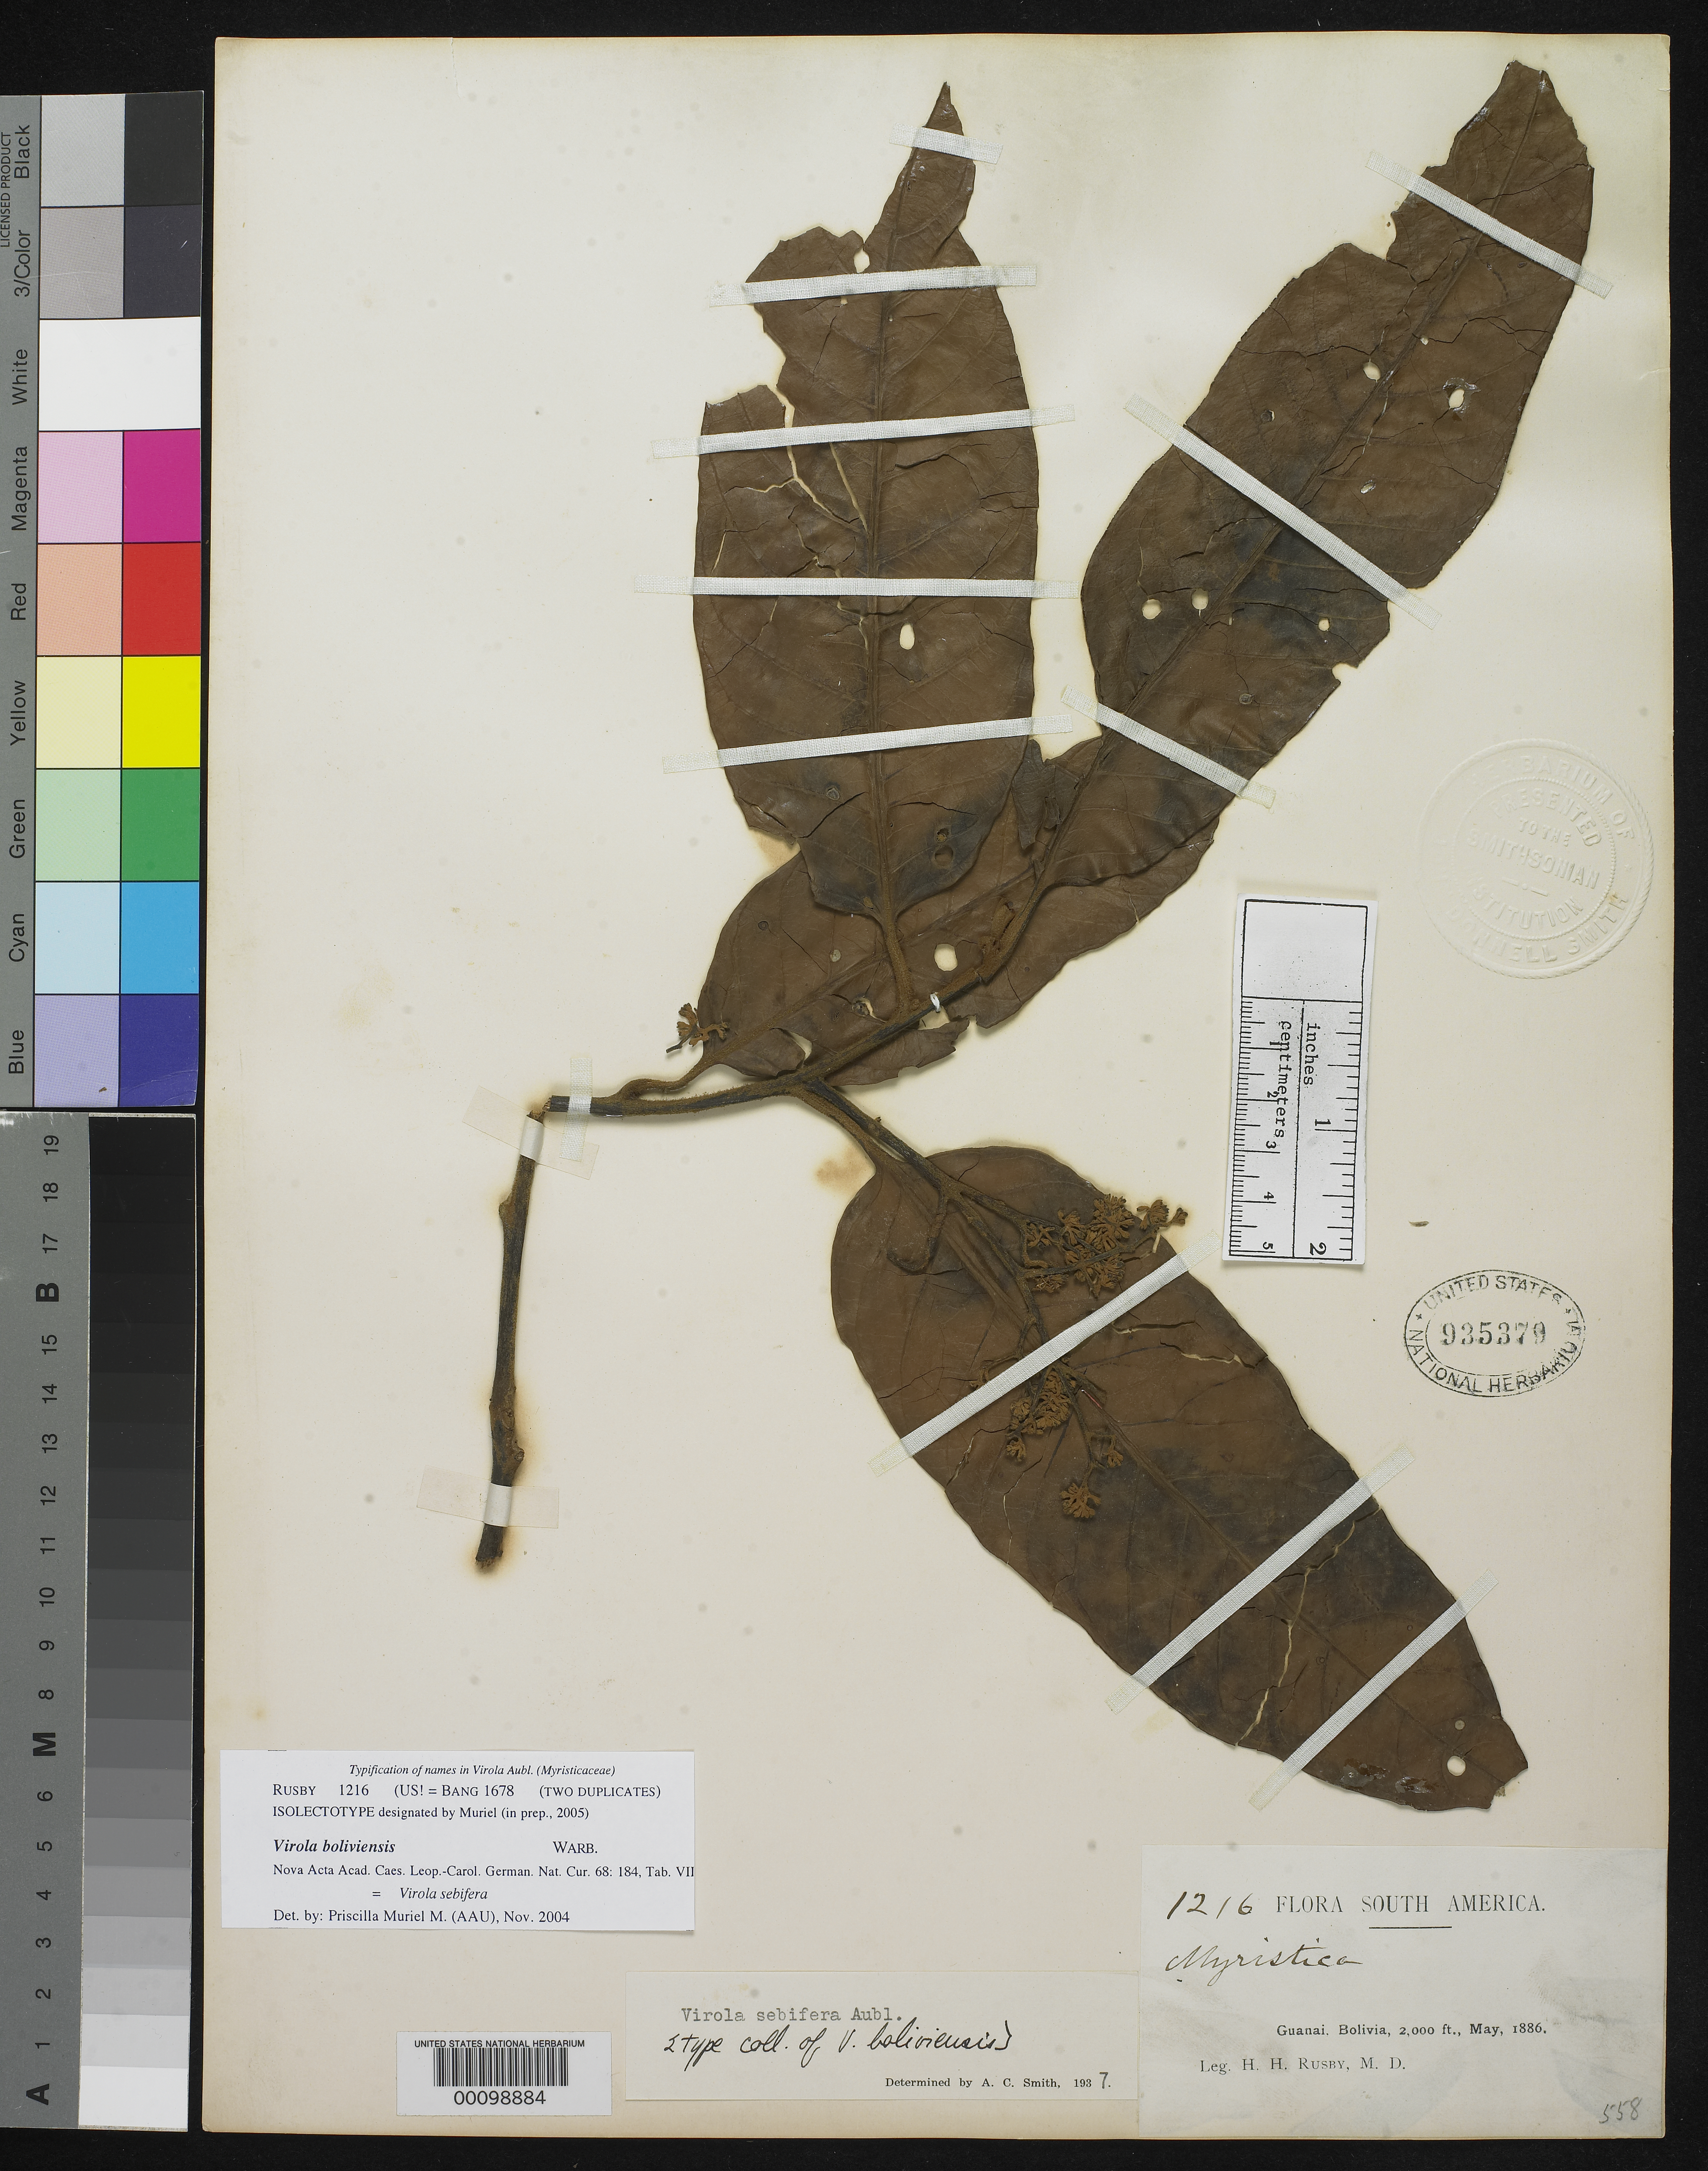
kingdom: Plantae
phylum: Tracheophyta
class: Magnoliopsida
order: Magnoliales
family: Myristicaceae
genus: Virola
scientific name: Virola boliviensis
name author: Warb.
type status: Isosyntype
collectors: H. H. Rusby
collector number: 1216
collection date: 1886-05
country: Bolivia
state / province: La Páz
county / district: Larecaja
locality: Guanay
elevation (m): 610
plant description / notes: Annotated as "isolectotype" by P. Muriel (2004); note also that Muriel annotated (2004) 2 US sheets of Bang 1678 as "isotype".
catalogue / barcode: US 935379